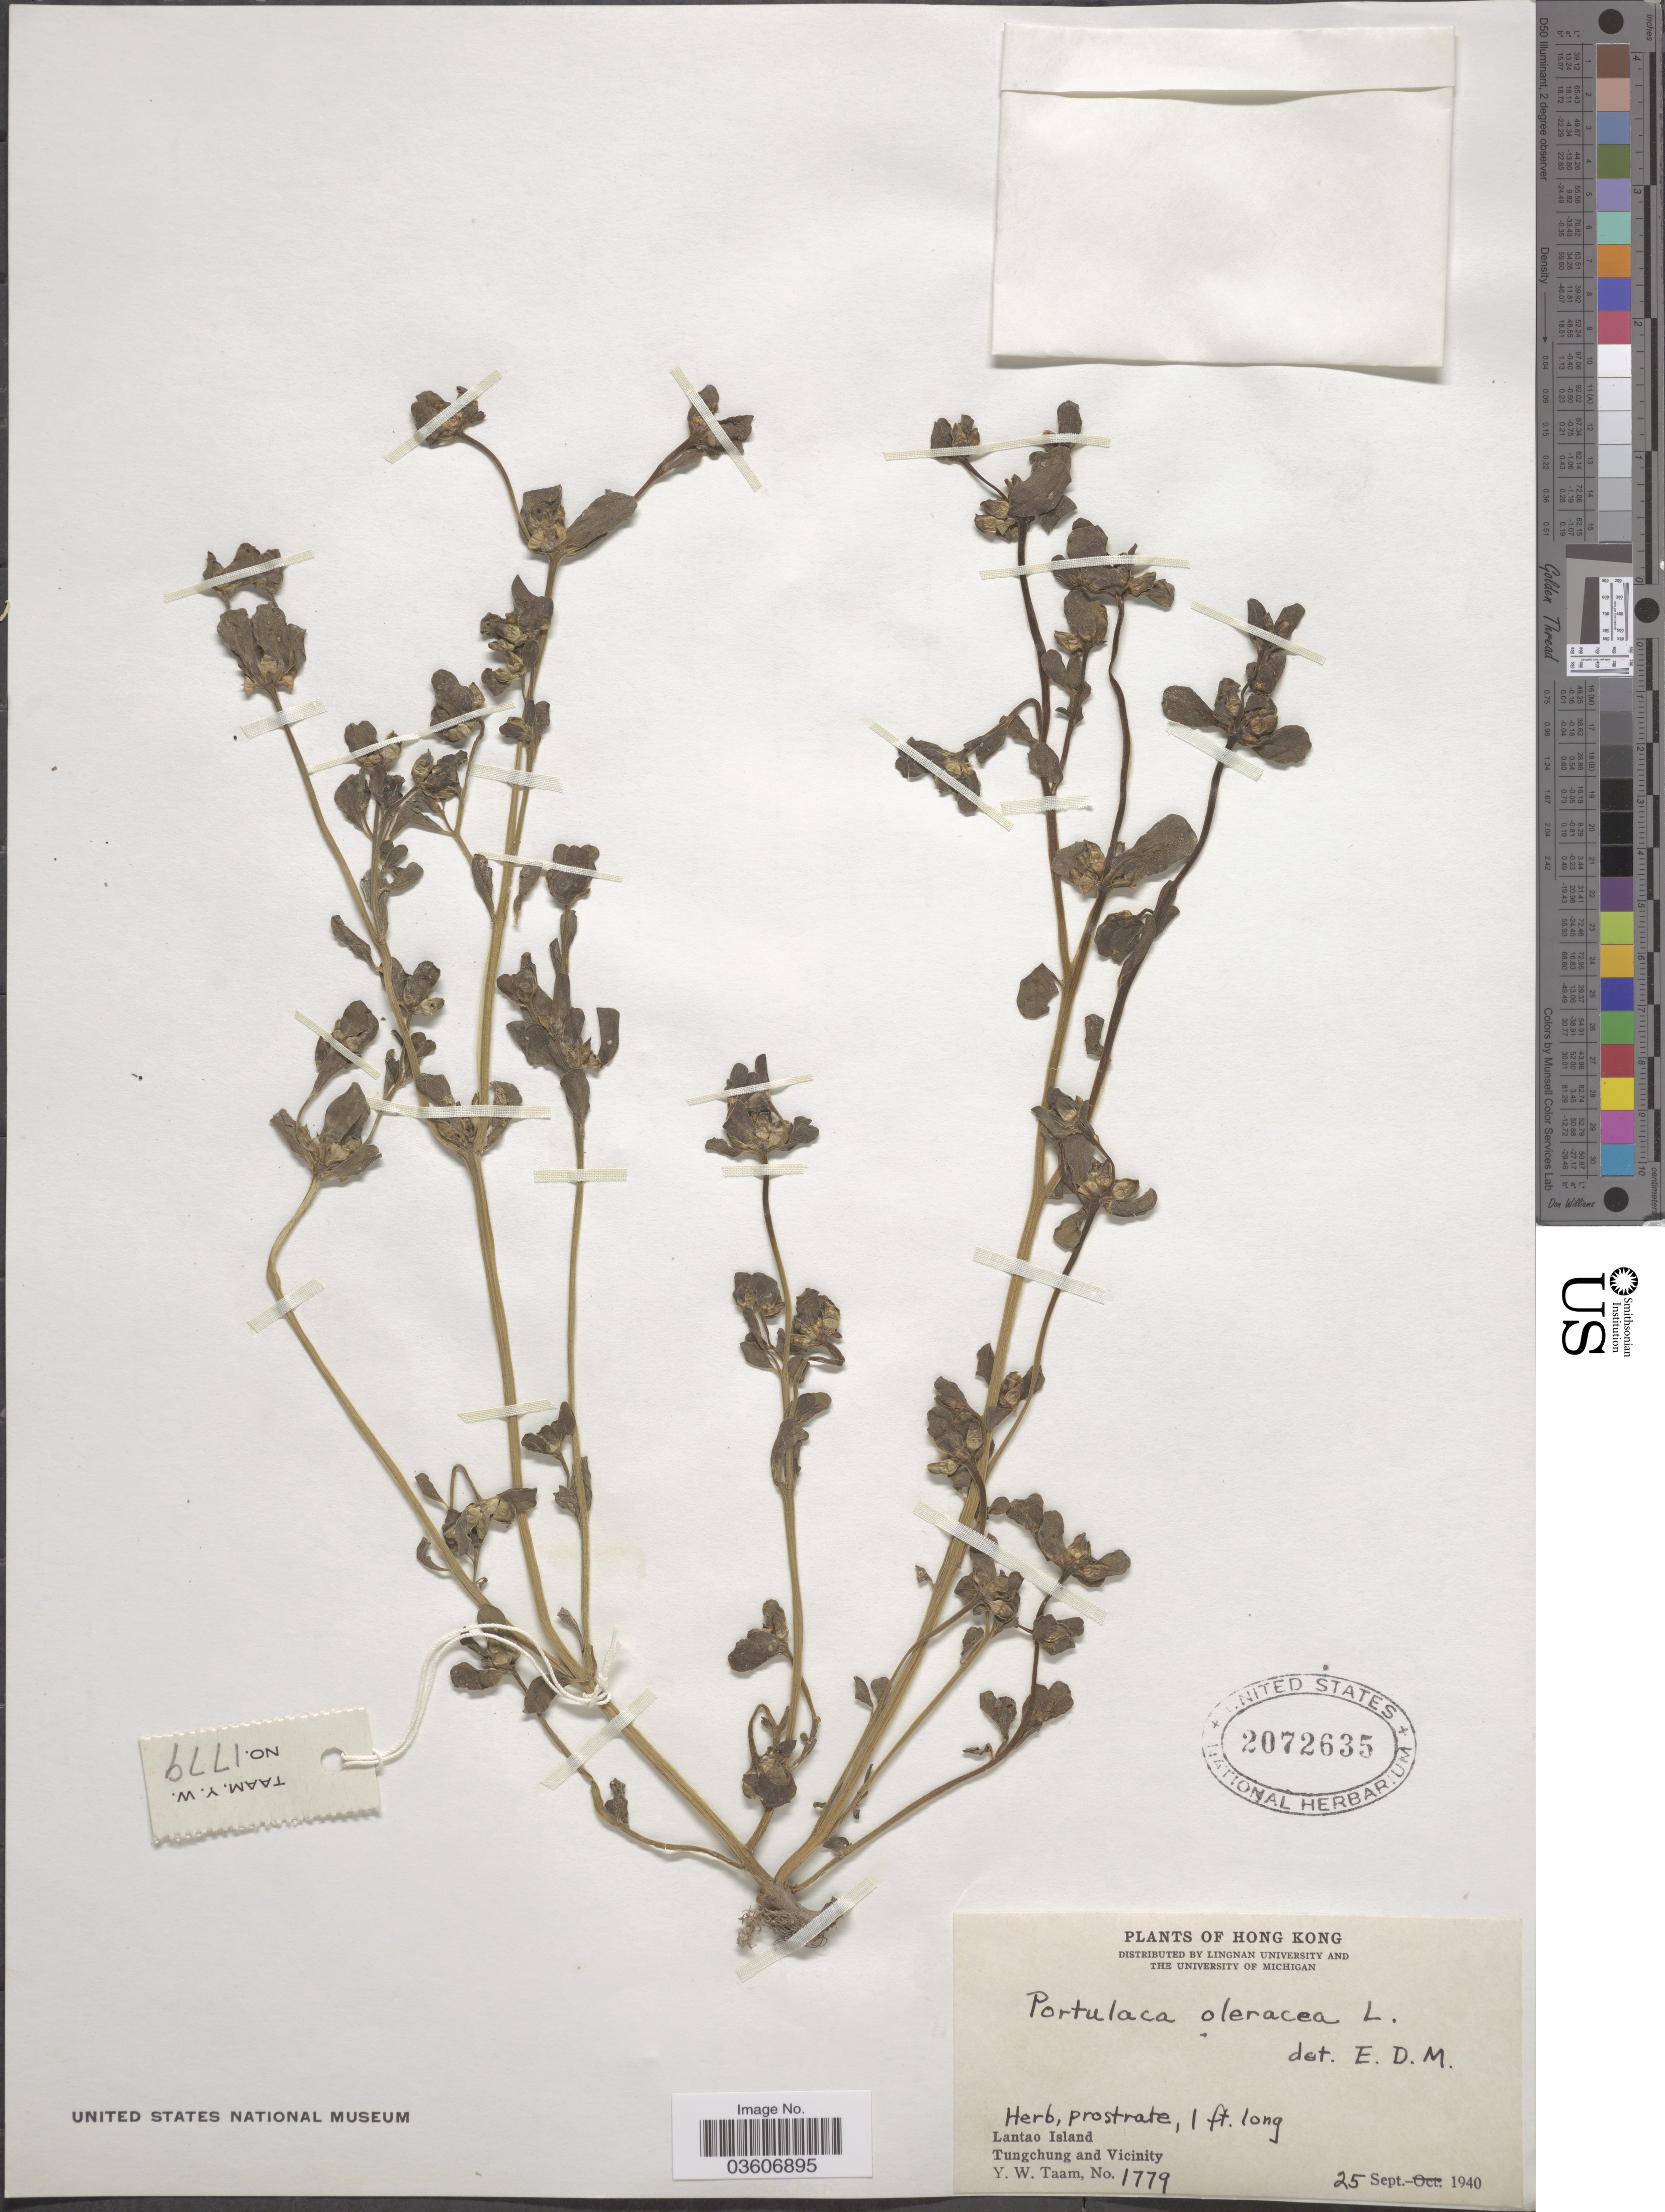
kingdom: Plantae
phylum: Tracheophyta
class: Magnoliopsida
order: Caryophyllales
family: Portulacaceae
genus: Portulaca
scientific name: Portulaca oleracea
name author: L.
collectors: Y. W. Taam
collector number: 1779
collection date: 1940-09-25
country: China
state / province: Hong Kong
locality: Lantao Island. Tungchung and Vicinity.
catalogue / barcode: US 2072635